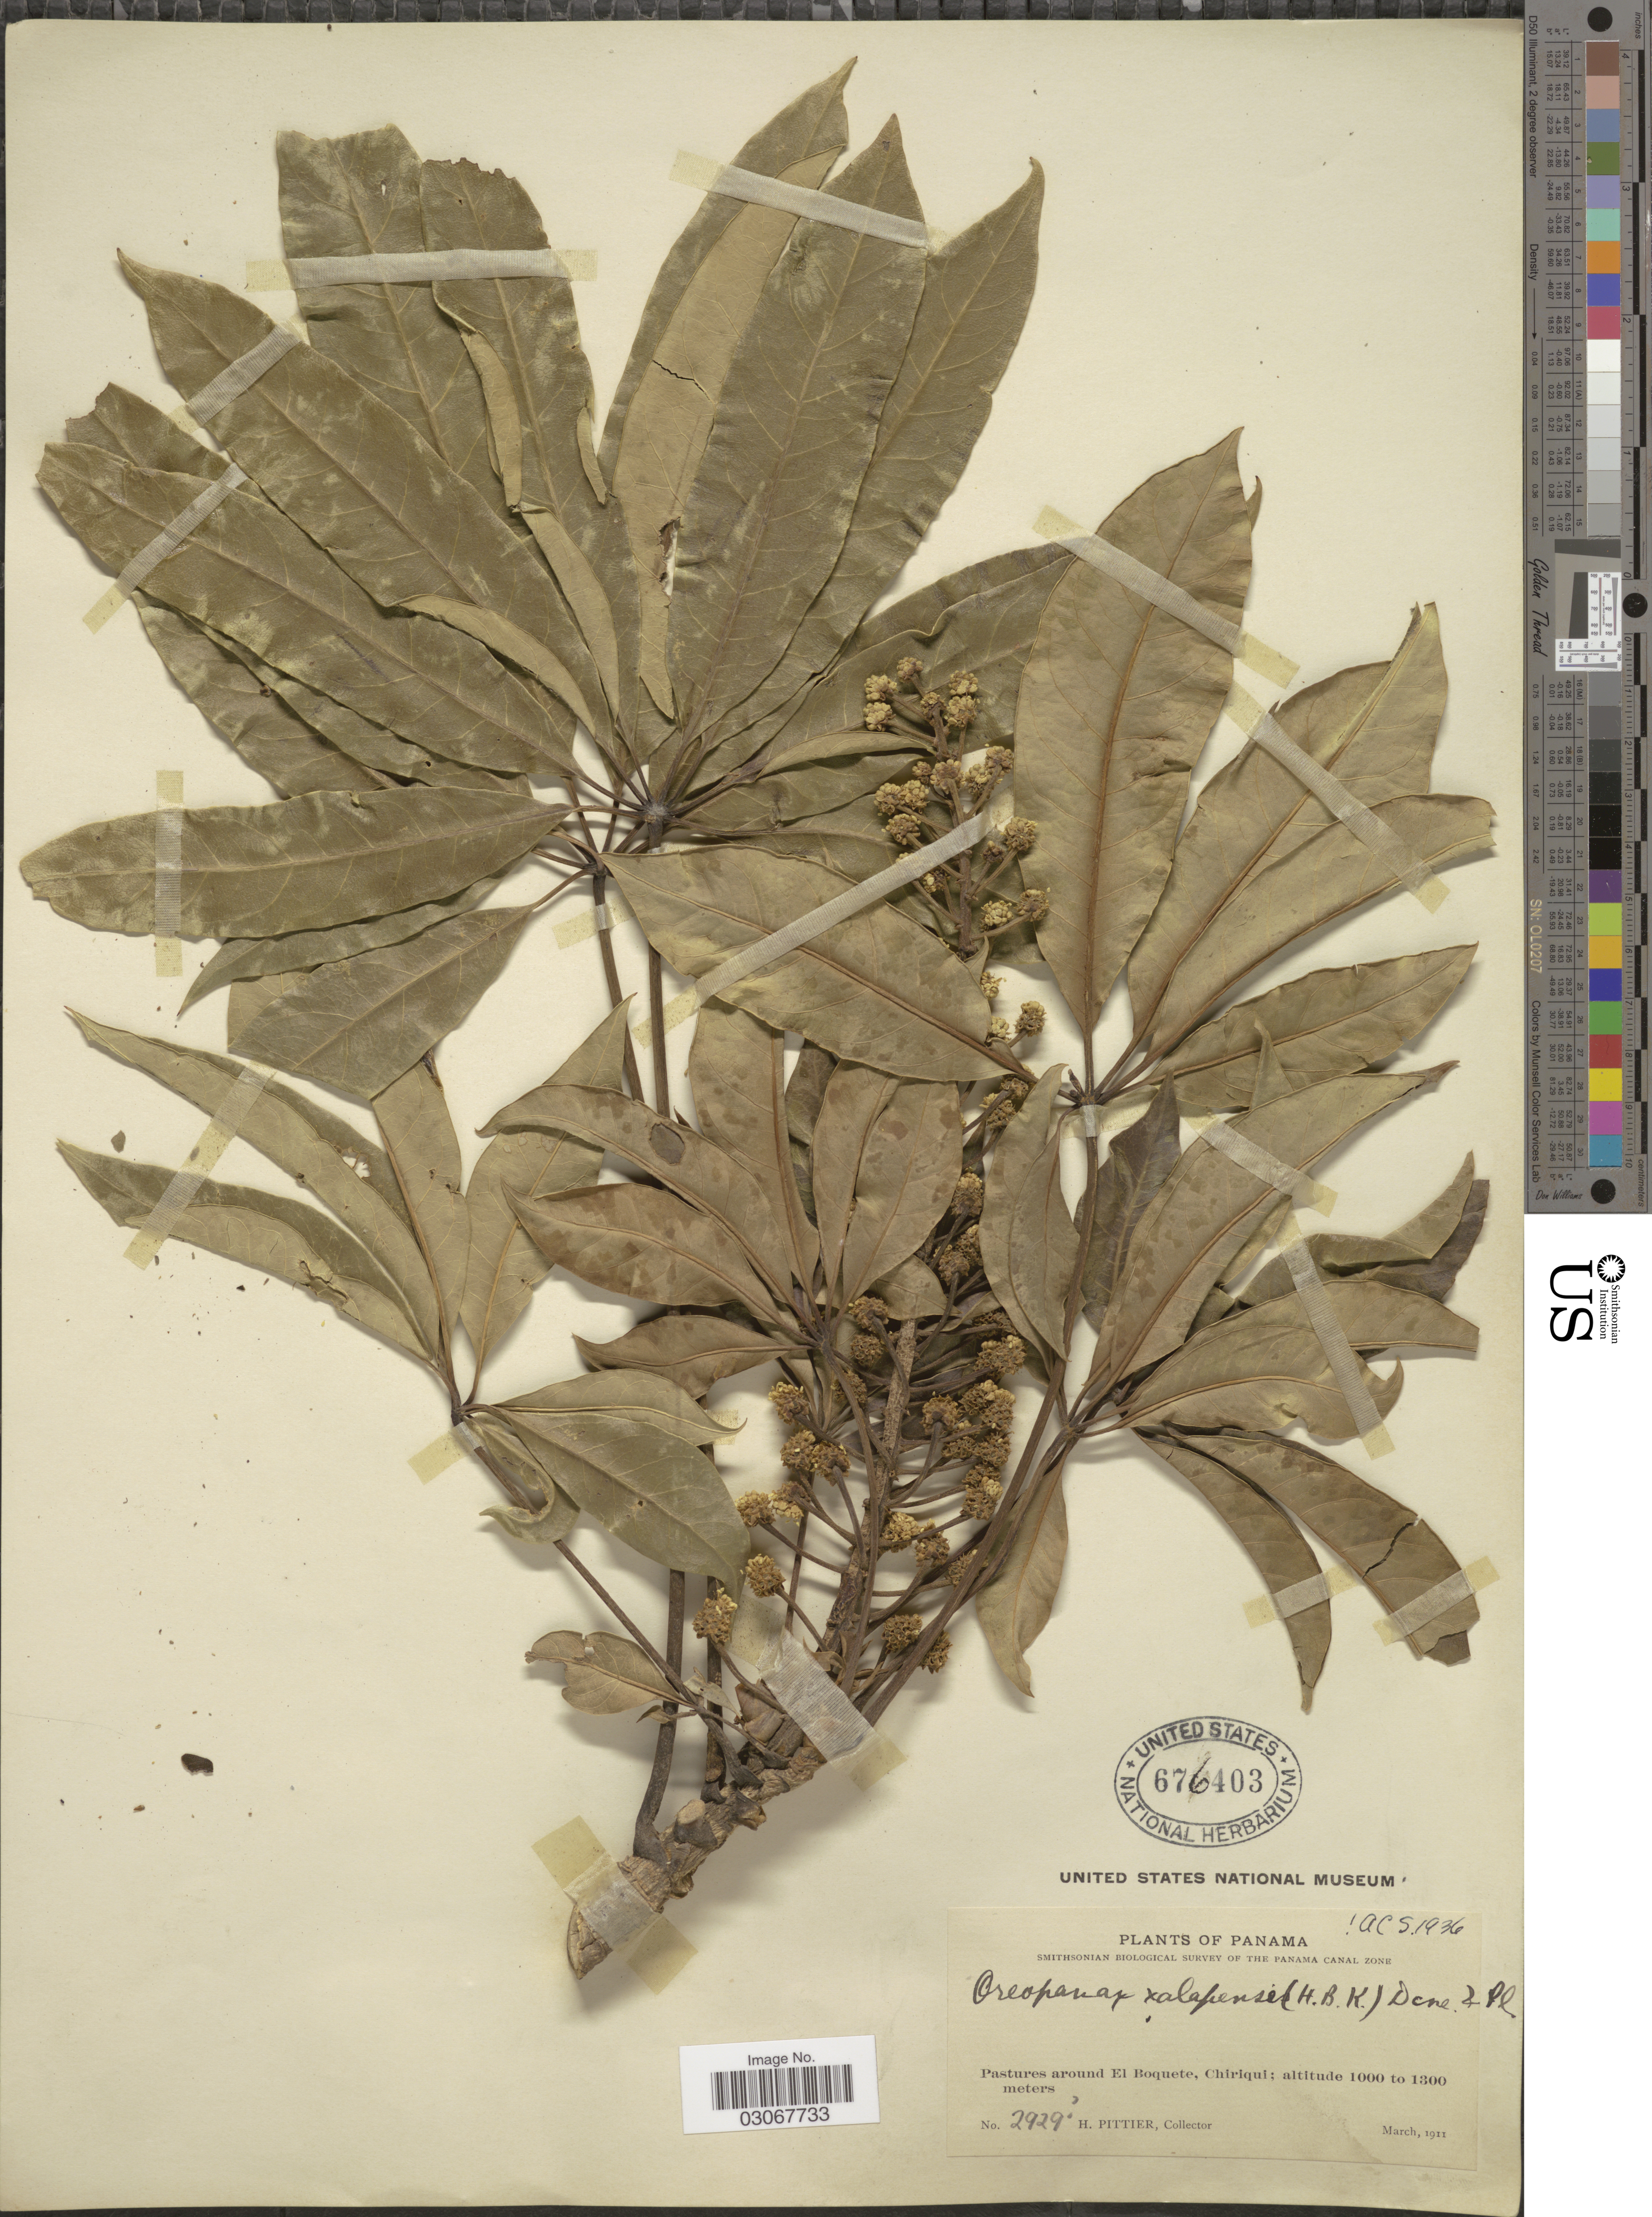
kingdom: Plantae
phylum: Tracheophyta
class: Magnoliopsida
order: Apiales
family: Araliaceae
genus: Oreopanax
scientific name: Oreopanax xalapensis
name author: (Kunth) Decne. & Planch.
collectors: H. F. Pittier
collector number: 2929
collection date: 1911-03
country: Panama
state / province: Chiriqui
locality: Pastures around El Boquete.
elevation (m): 1000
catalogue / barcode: US 676403